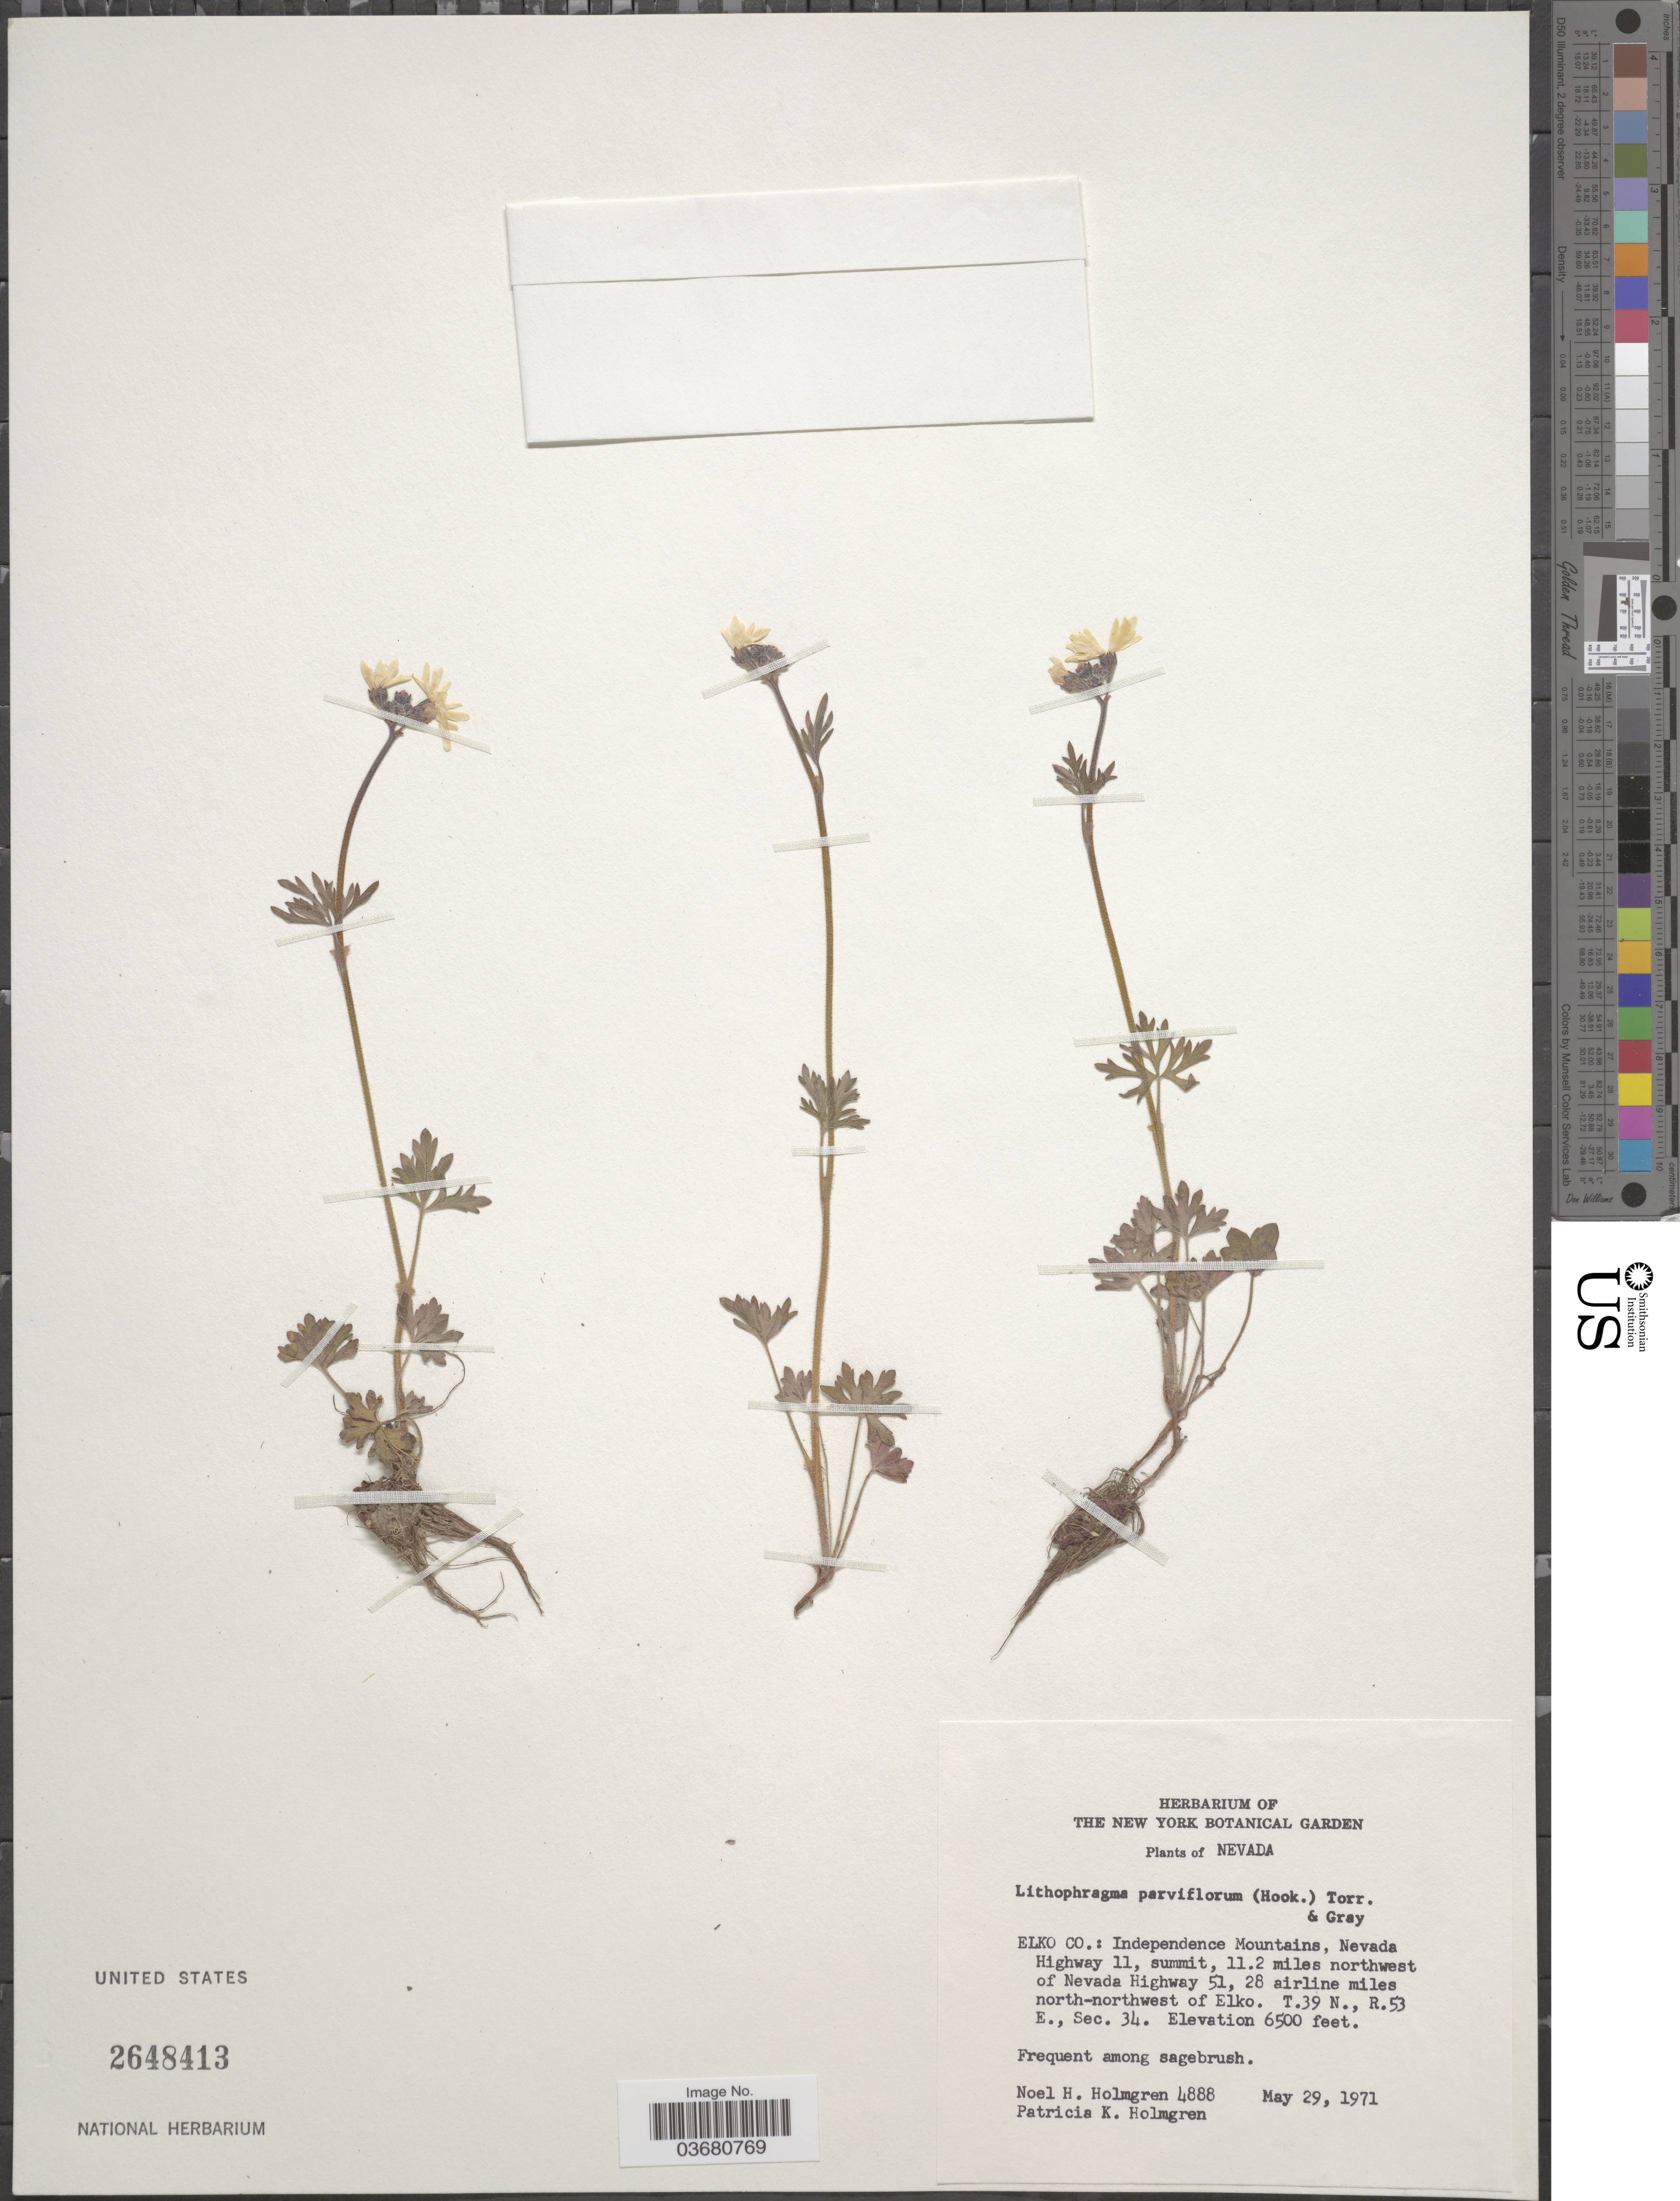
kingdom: Plantae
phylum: Tracheophyta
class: Magnoliopsida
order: Saxifragales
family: Saxifragaceae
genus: Lithophragma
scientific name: Lithophragma parviflorum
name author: (Hook.) Nutt.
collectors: N. H. Holmgren & P. K. Holmgren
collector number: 4888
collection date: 1971-05-29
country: United States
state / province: Nevada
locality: Elko Co.: Independence Mountains, Nevada Highway 11, summit, 11.2 miles northwest of Nevada Highway 51, 28 airline miles north-northwest of Elko. T.39 N., R.53 E., Sec. 34.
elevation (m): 1981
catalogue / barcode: US 2648413